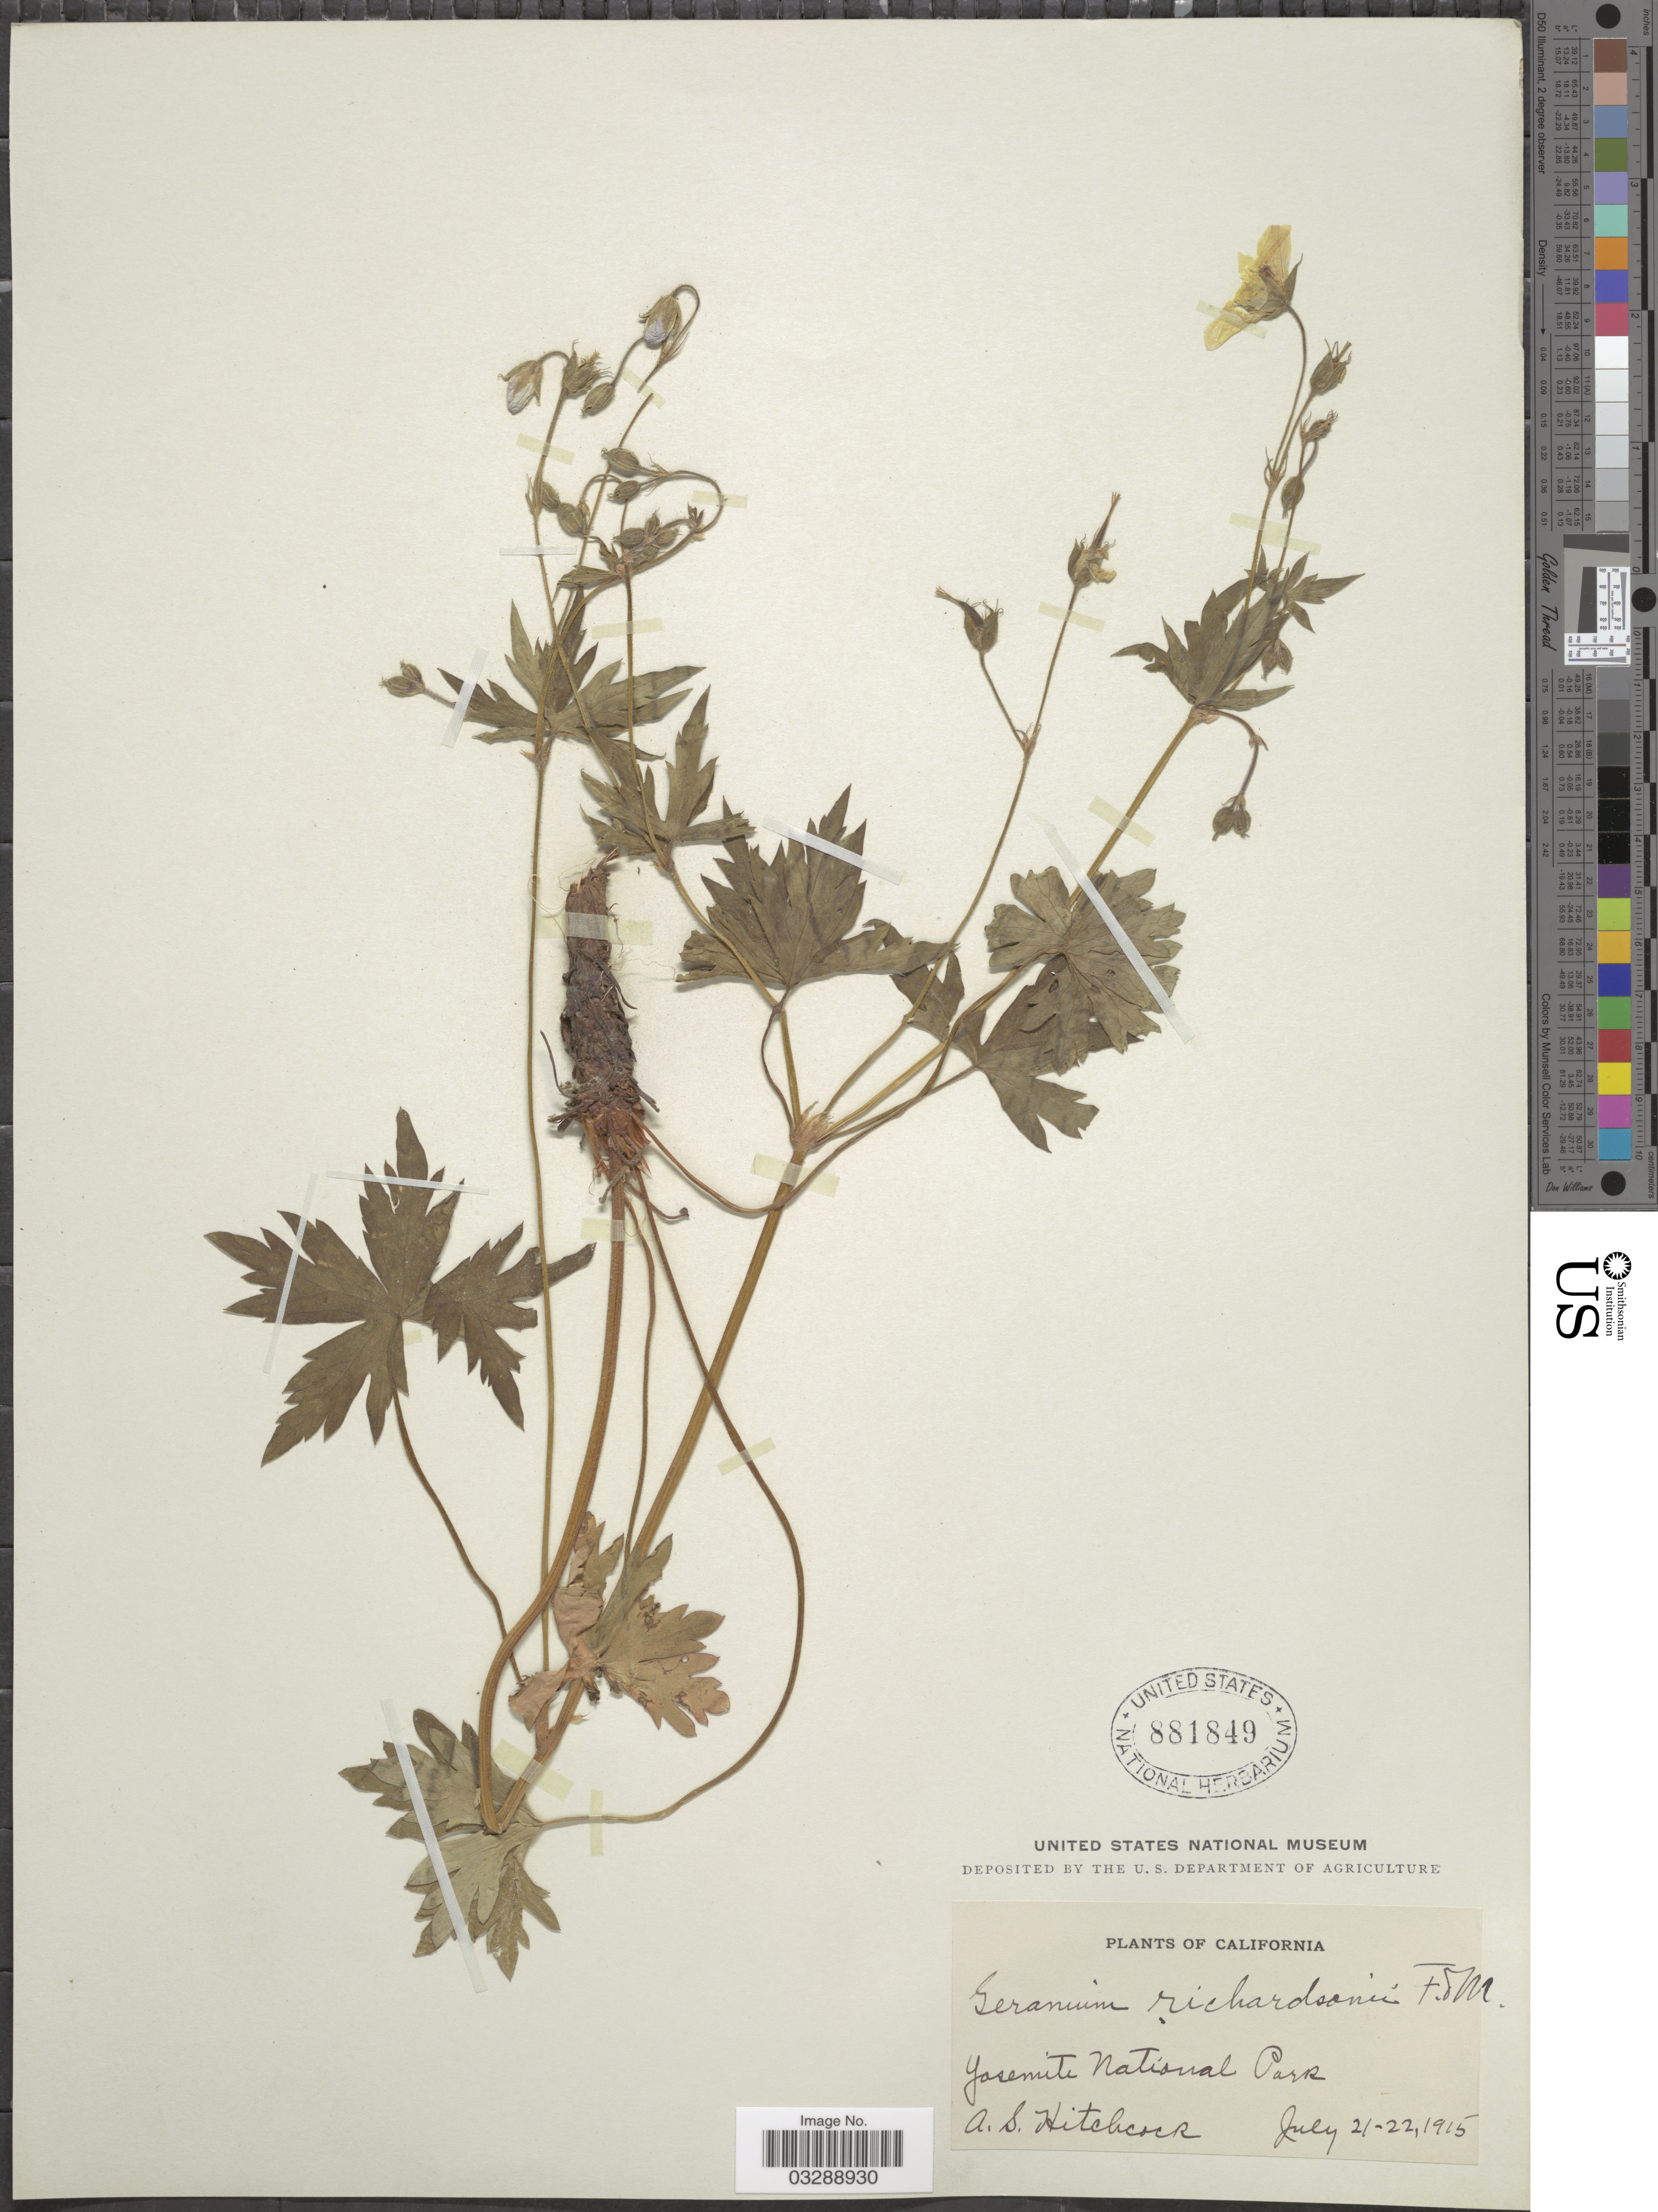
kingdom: Plantae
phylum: Tracheophyta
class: Magnoliopsida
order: Geraniales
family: Geraniaceae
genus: Geranium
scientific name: Geranium richardsonii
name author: Fisch. & Trautv.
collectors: A. S. Hitchcock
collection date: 1915-07-21/1915-07-22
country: United States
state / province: California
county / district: Mariposa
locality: Yosemite National Park.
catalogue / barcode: US 881849